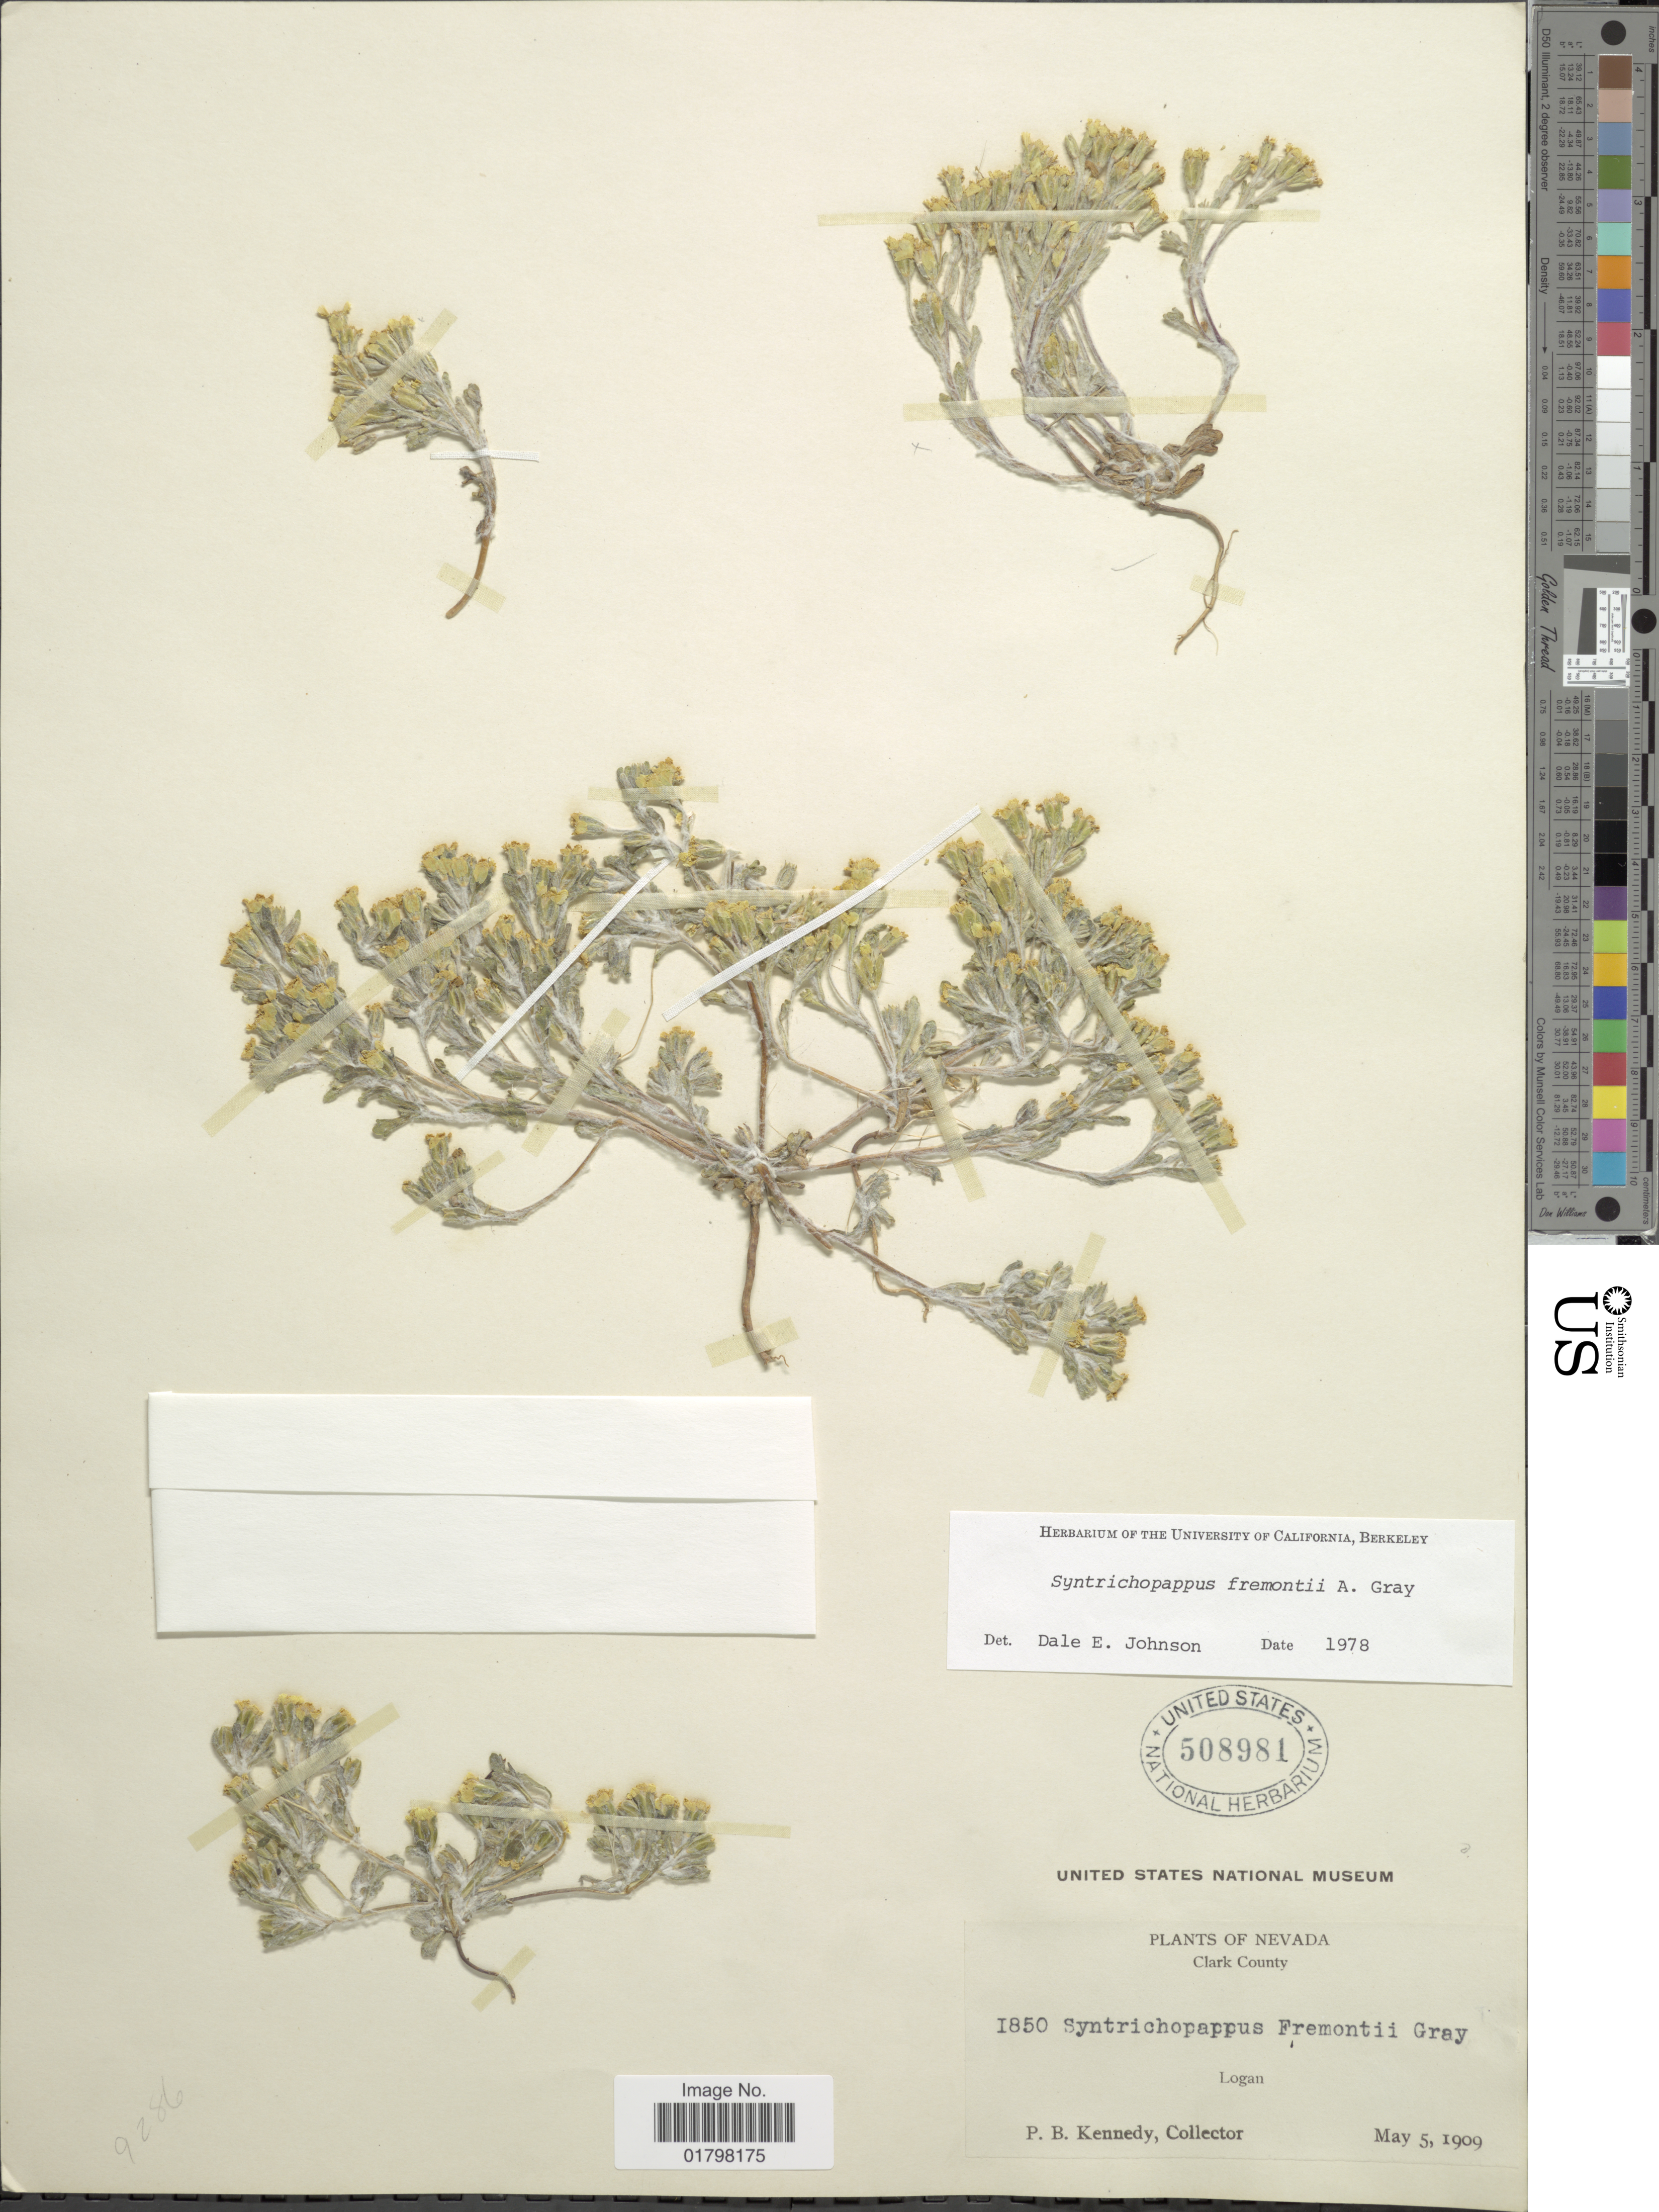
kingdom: Plantae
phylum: Tracheophyta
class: Magnoliopsida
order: Asterales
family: Asteraceae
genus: Syntrichopappus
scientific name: Syntrichopappus fremontii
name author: A. Gray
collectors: P. B. Kennedy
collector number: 1850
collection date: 1909-05-05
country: United States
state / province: Nevada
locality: Clark County. Logan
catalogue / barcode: US 508981